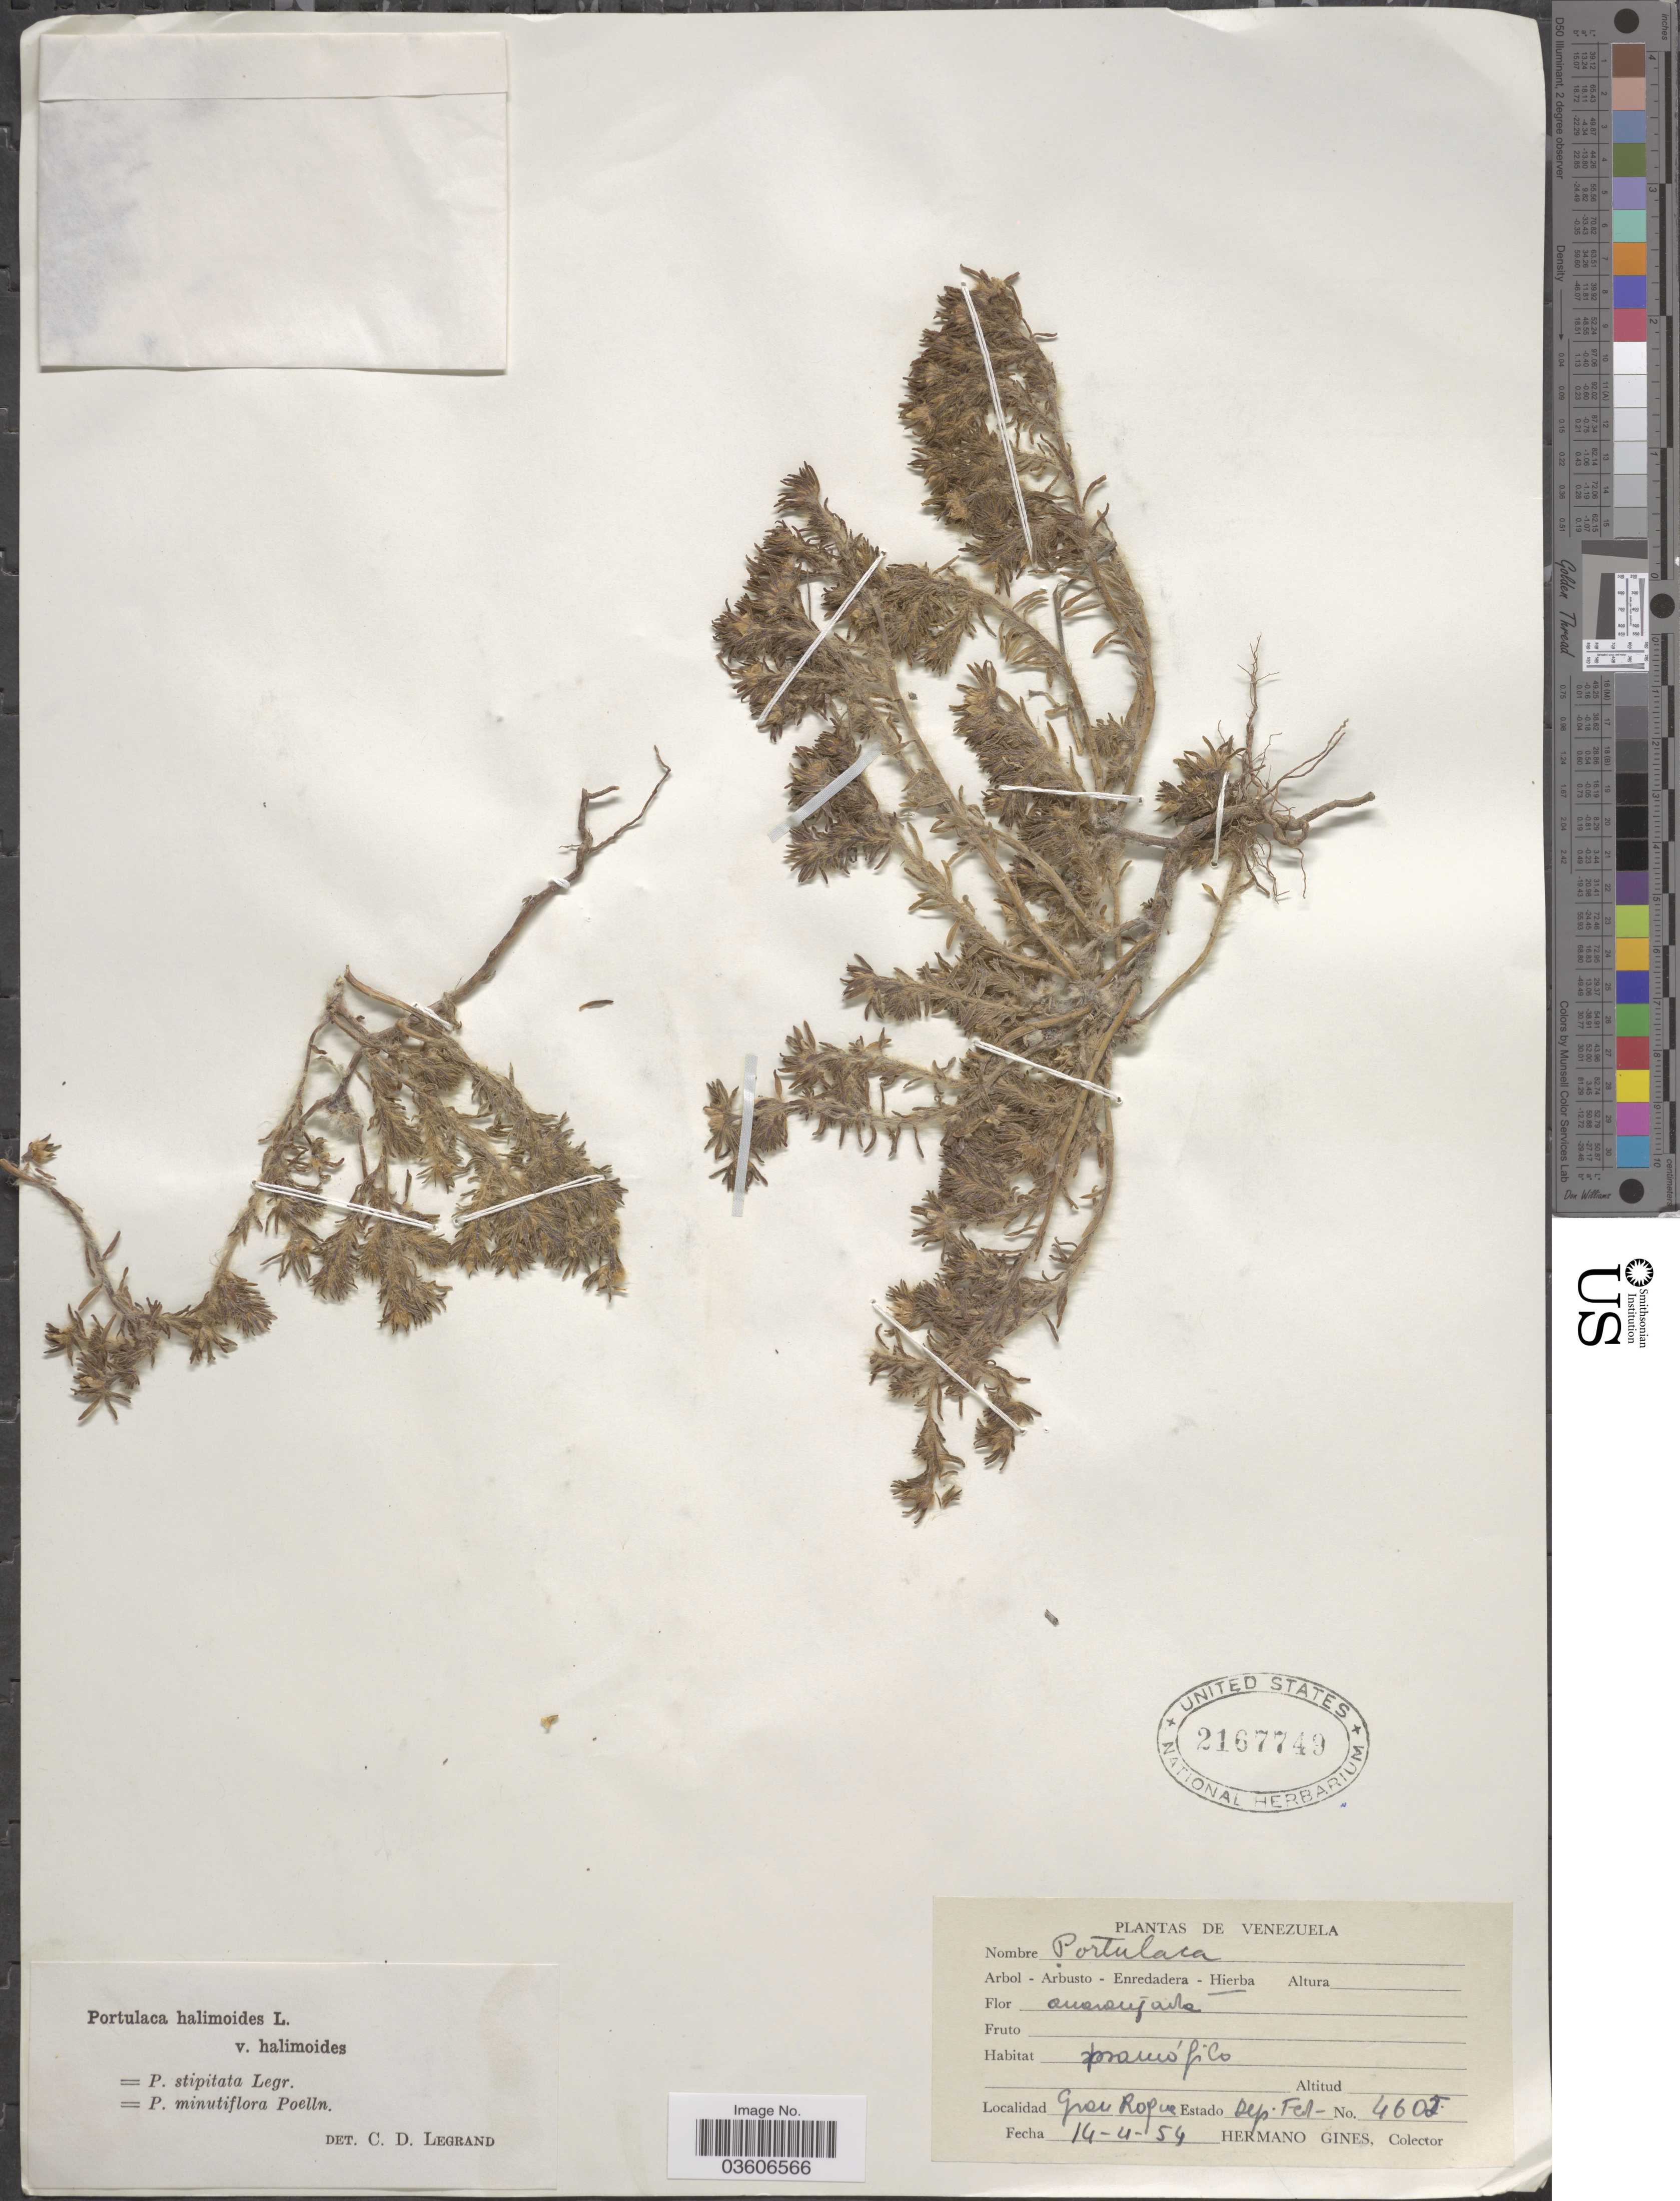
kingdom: Plantae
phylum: Tracheophyta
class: Magnoliopsida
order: Caryophyllales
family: Portulacaceae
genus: Portulaca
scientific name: Portulaca halimoides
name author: L.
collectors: Bro. Gines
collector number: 4602*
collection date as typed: Transcribed d/m/y: 14/4/54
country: Venezuela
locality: Gran Roque. Estado Dep. Fed.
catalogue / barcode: US 2167749